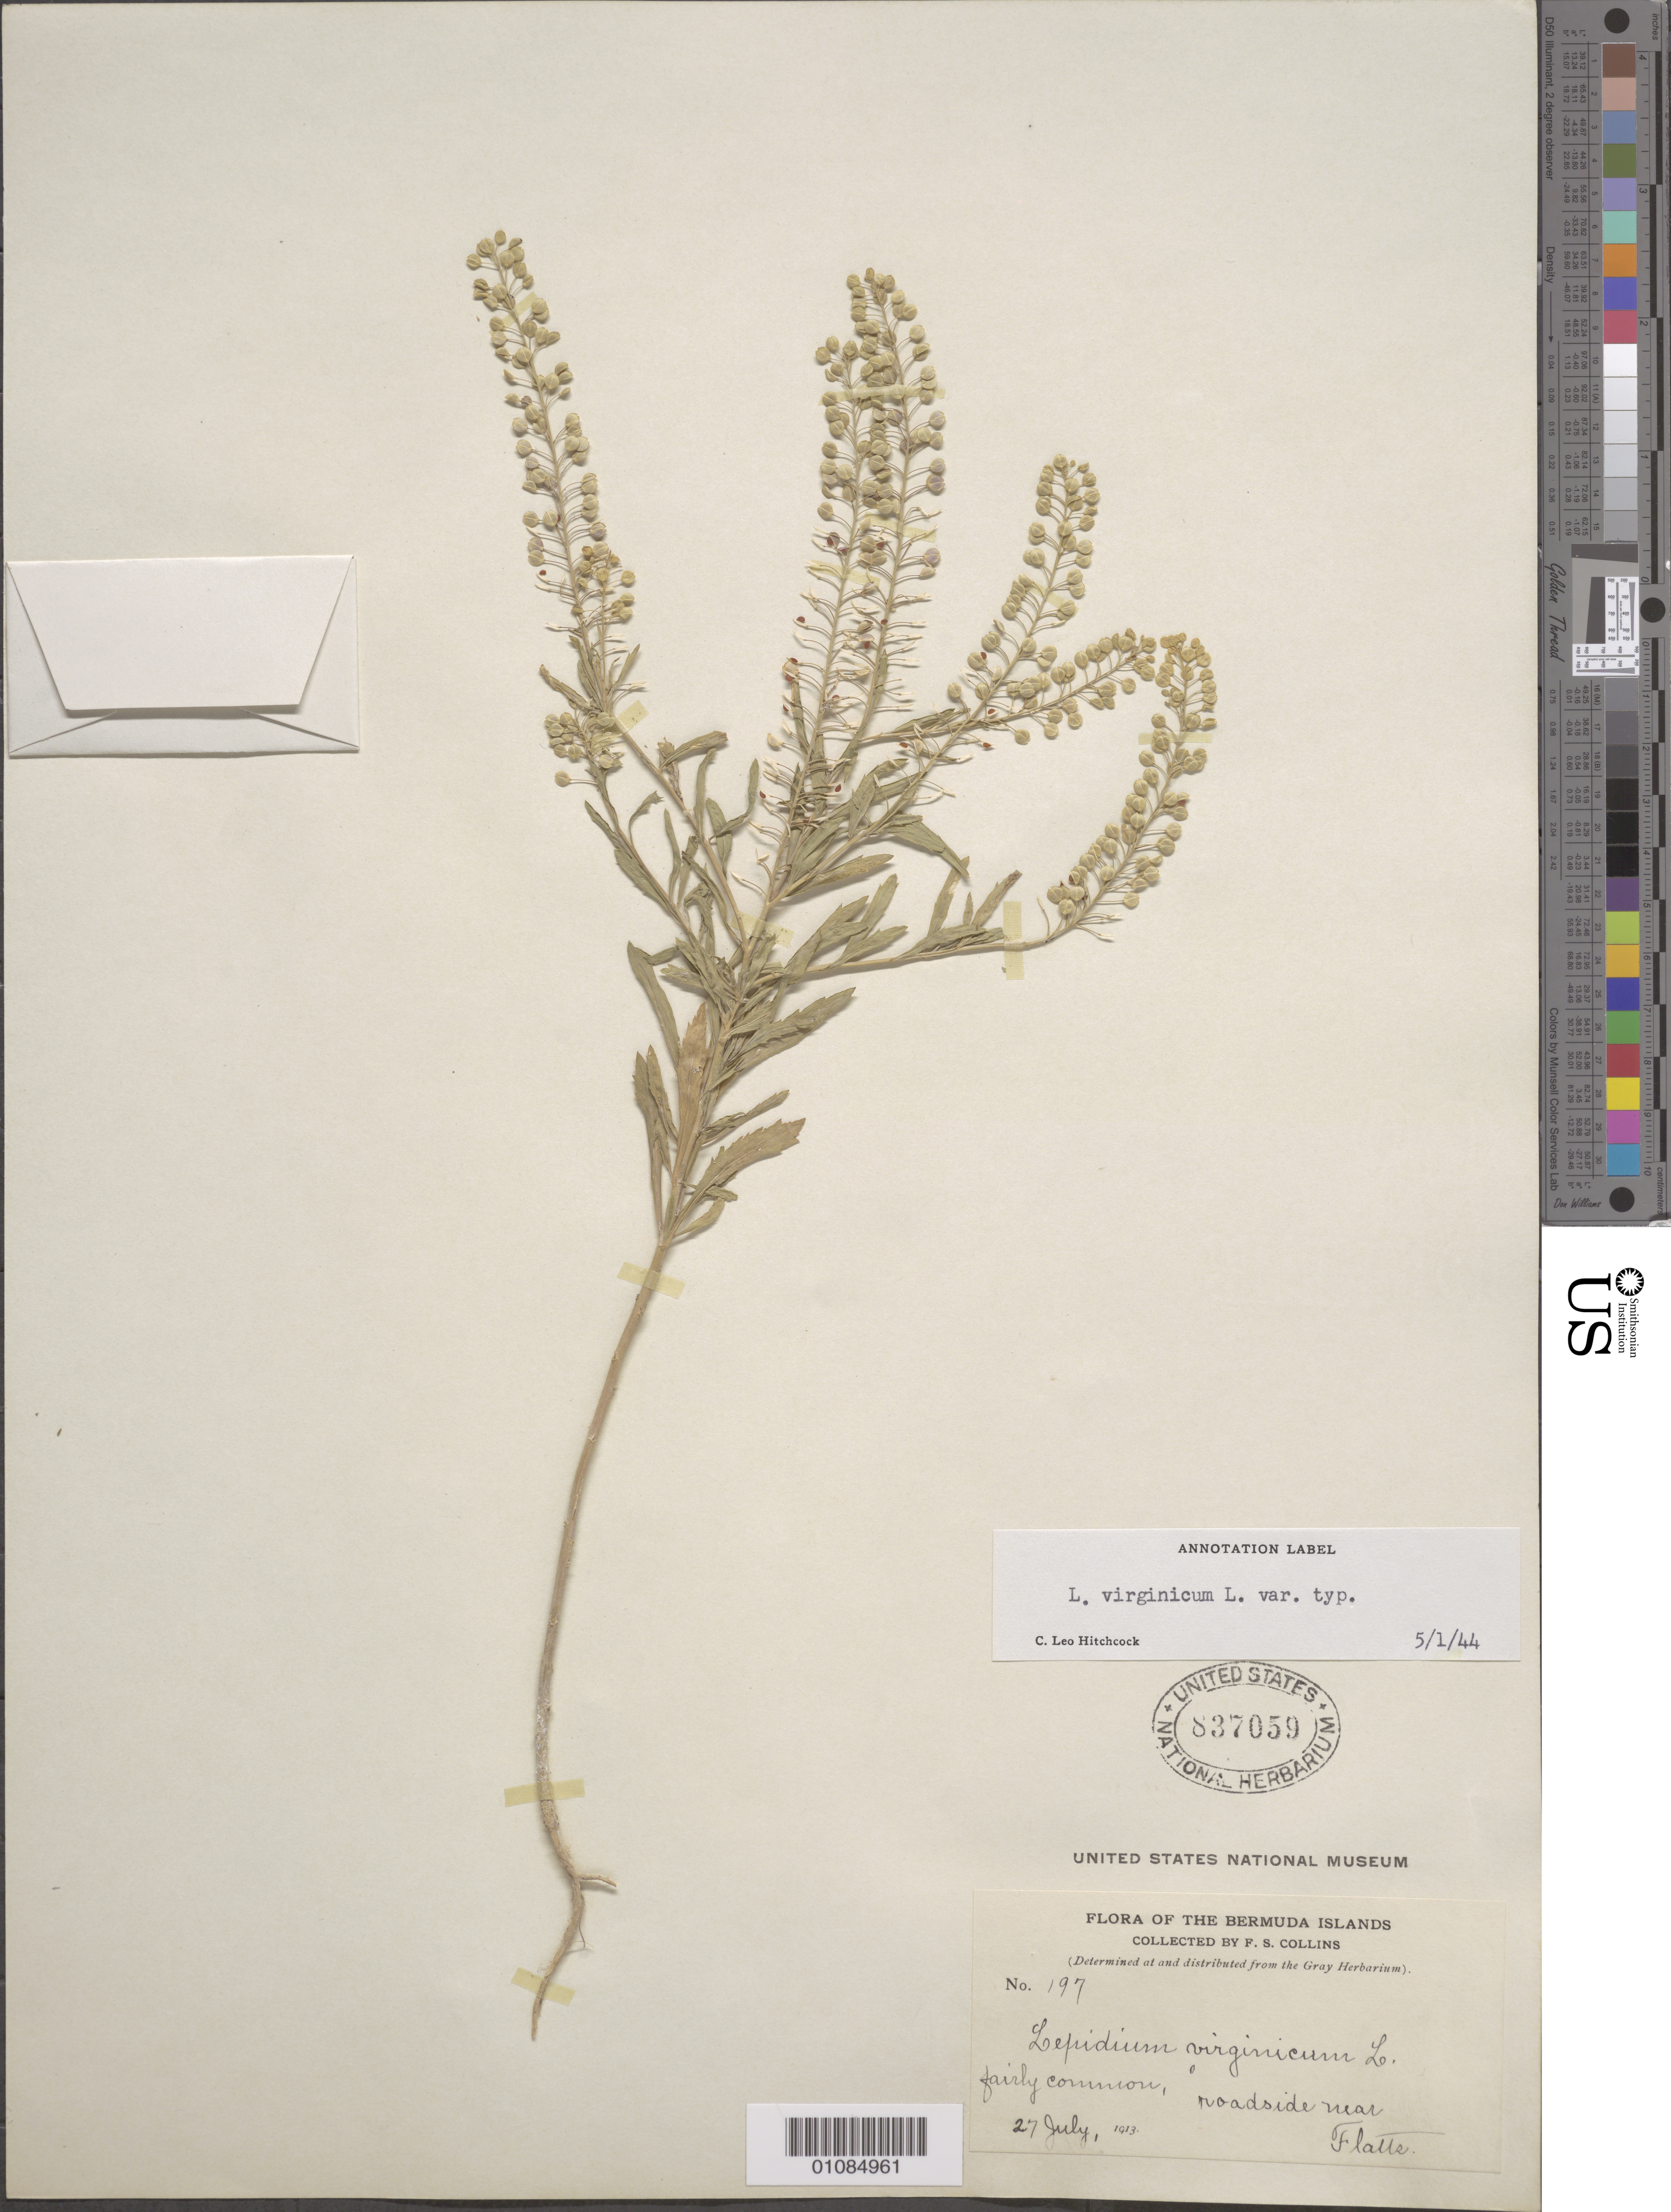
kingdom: Plantae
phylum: Tracheophyta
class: Magnoliopsida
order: Brassicales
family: Brassicaceae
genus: Lepidium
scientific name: Lepidium virginicum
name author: L.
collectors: F. Collins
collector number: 197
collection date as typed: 27 Jul 1913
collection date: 1913-07-27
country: Bermuda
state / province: Smiths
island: Bermuda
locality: Roadside near Flatt's.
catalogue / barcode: US 837059